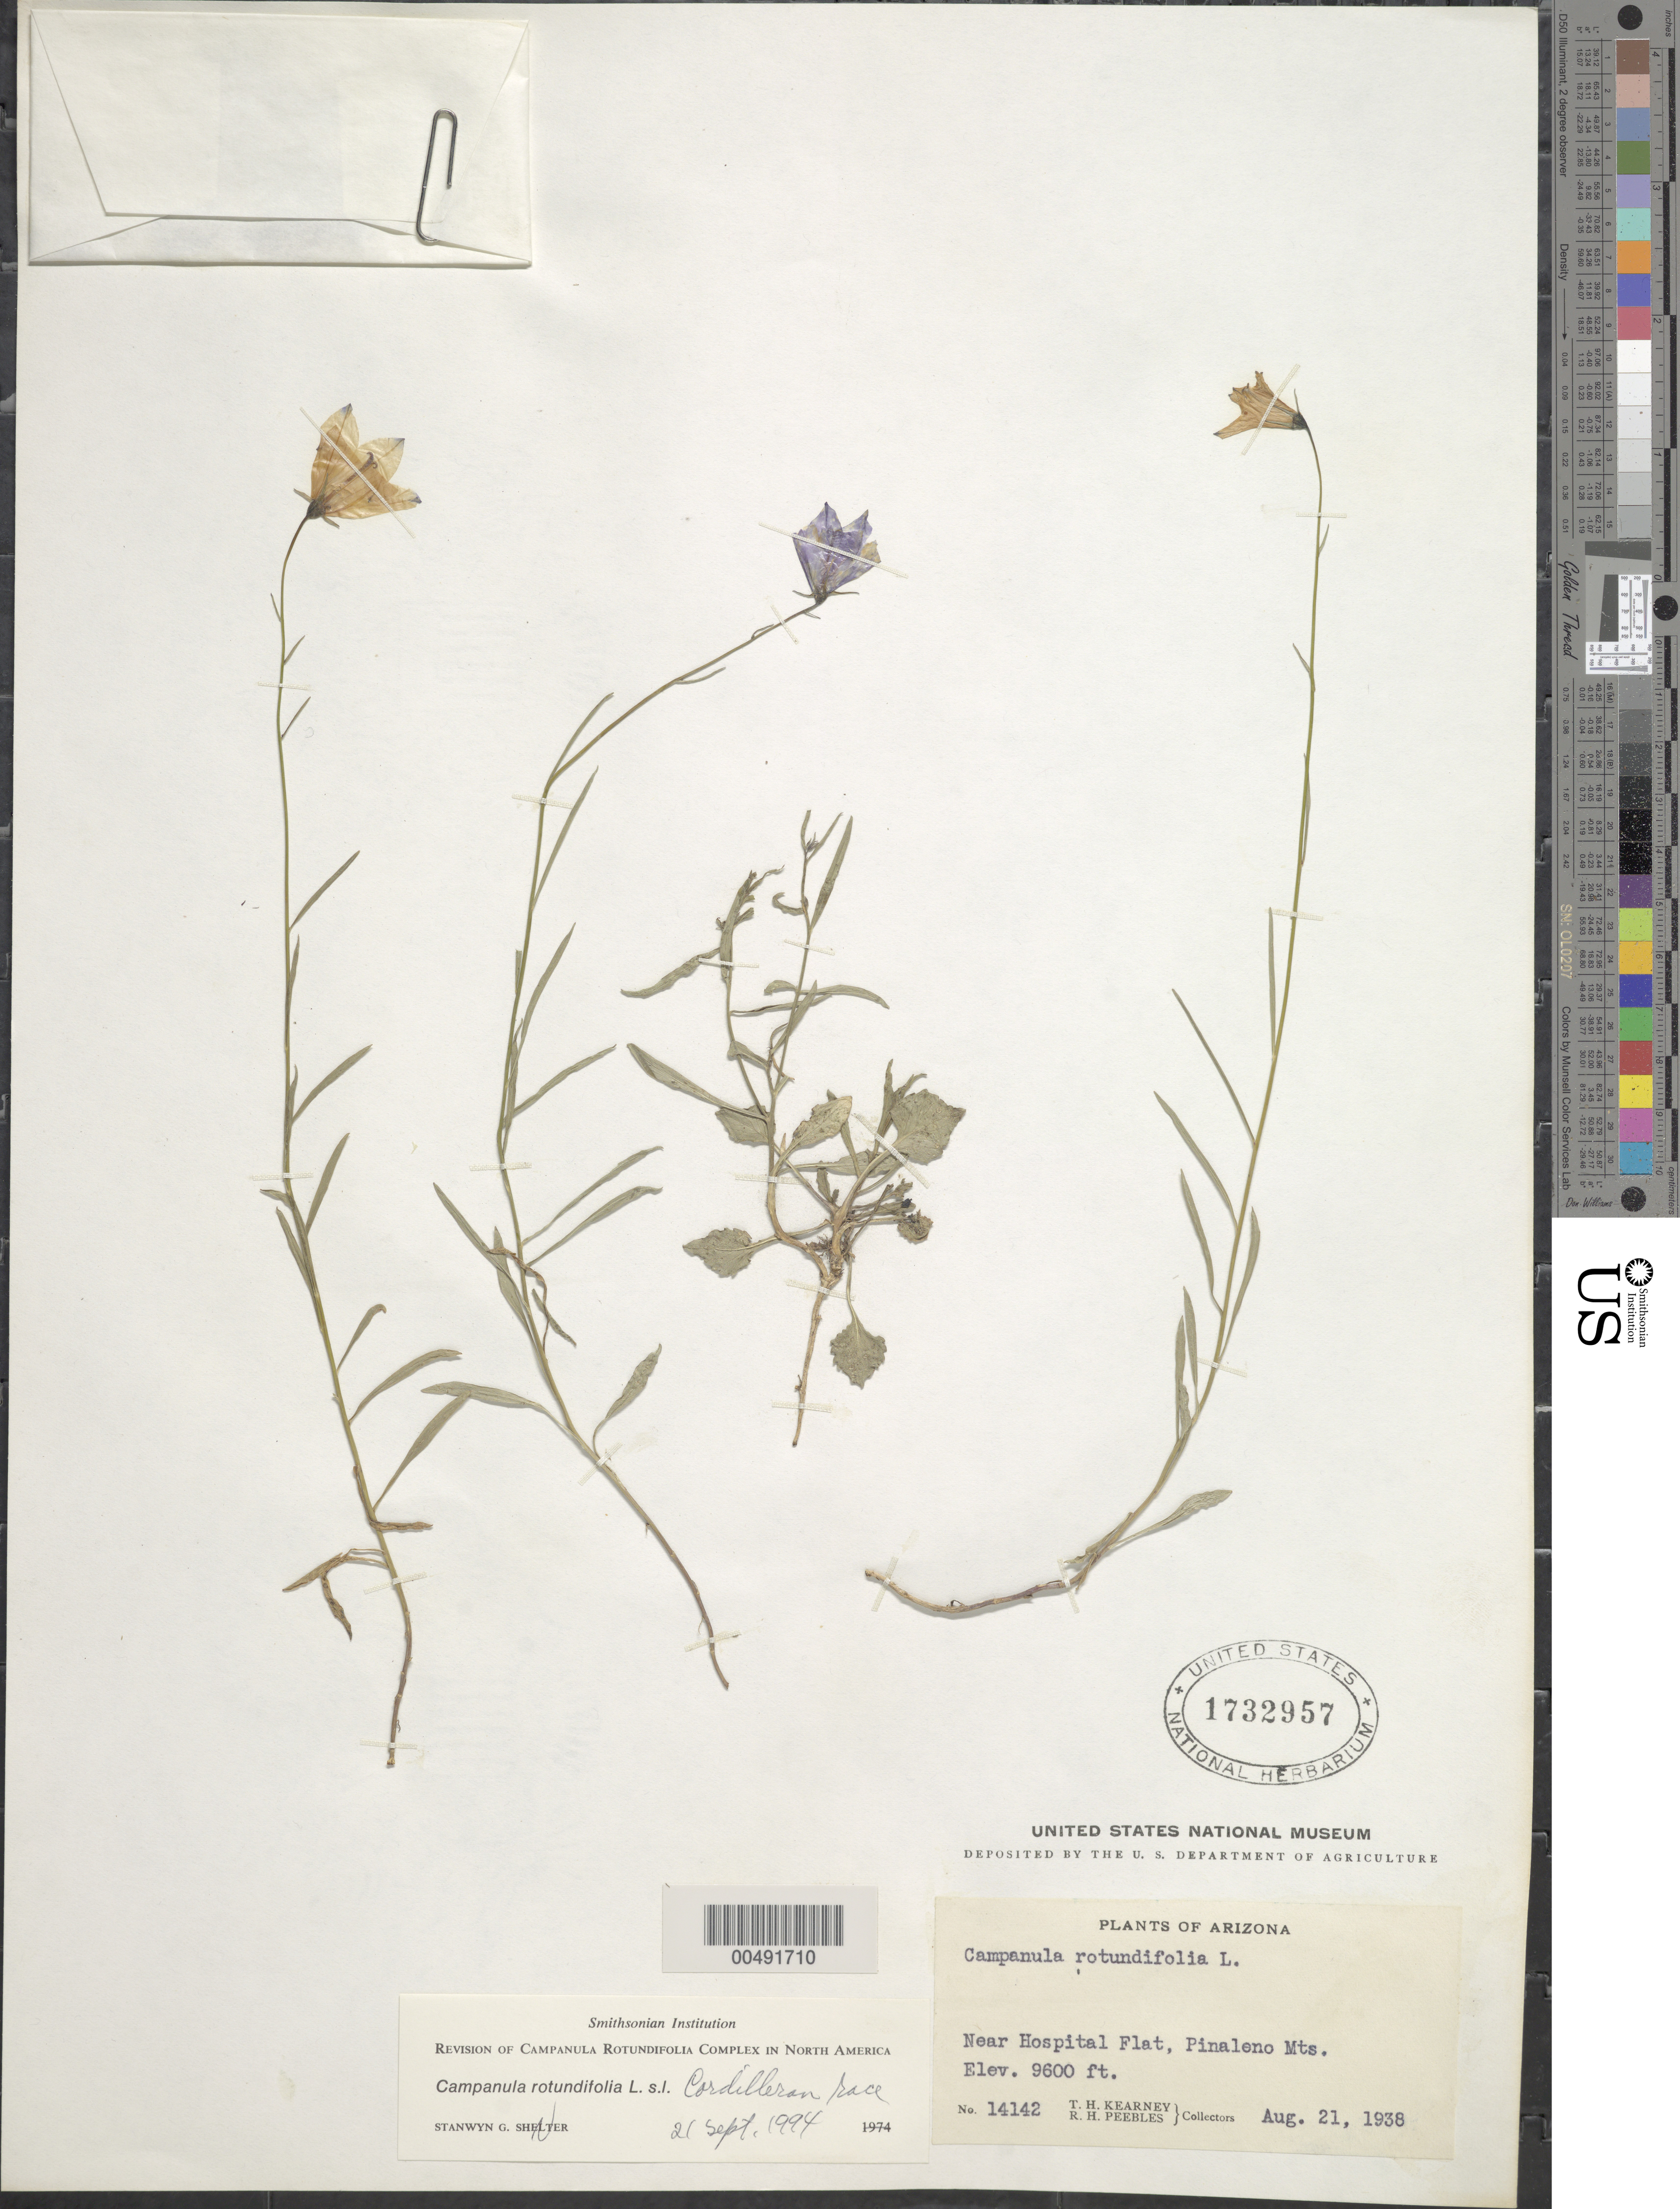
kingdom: Plantae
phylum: Tracheophyta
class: Magnoliopsida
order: Asterales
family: Campanulaceae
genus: Campanula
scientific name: Campanula rotundifolia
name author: L.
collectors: T. H. Kearney & R. H. Peebles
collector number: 14142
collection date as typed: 21 Aug 1938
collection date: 1938-08-21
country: United States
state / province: Arizona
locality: Hospital Flat, Pinaleno Mountains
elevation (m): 2926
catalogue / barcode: US 1732957